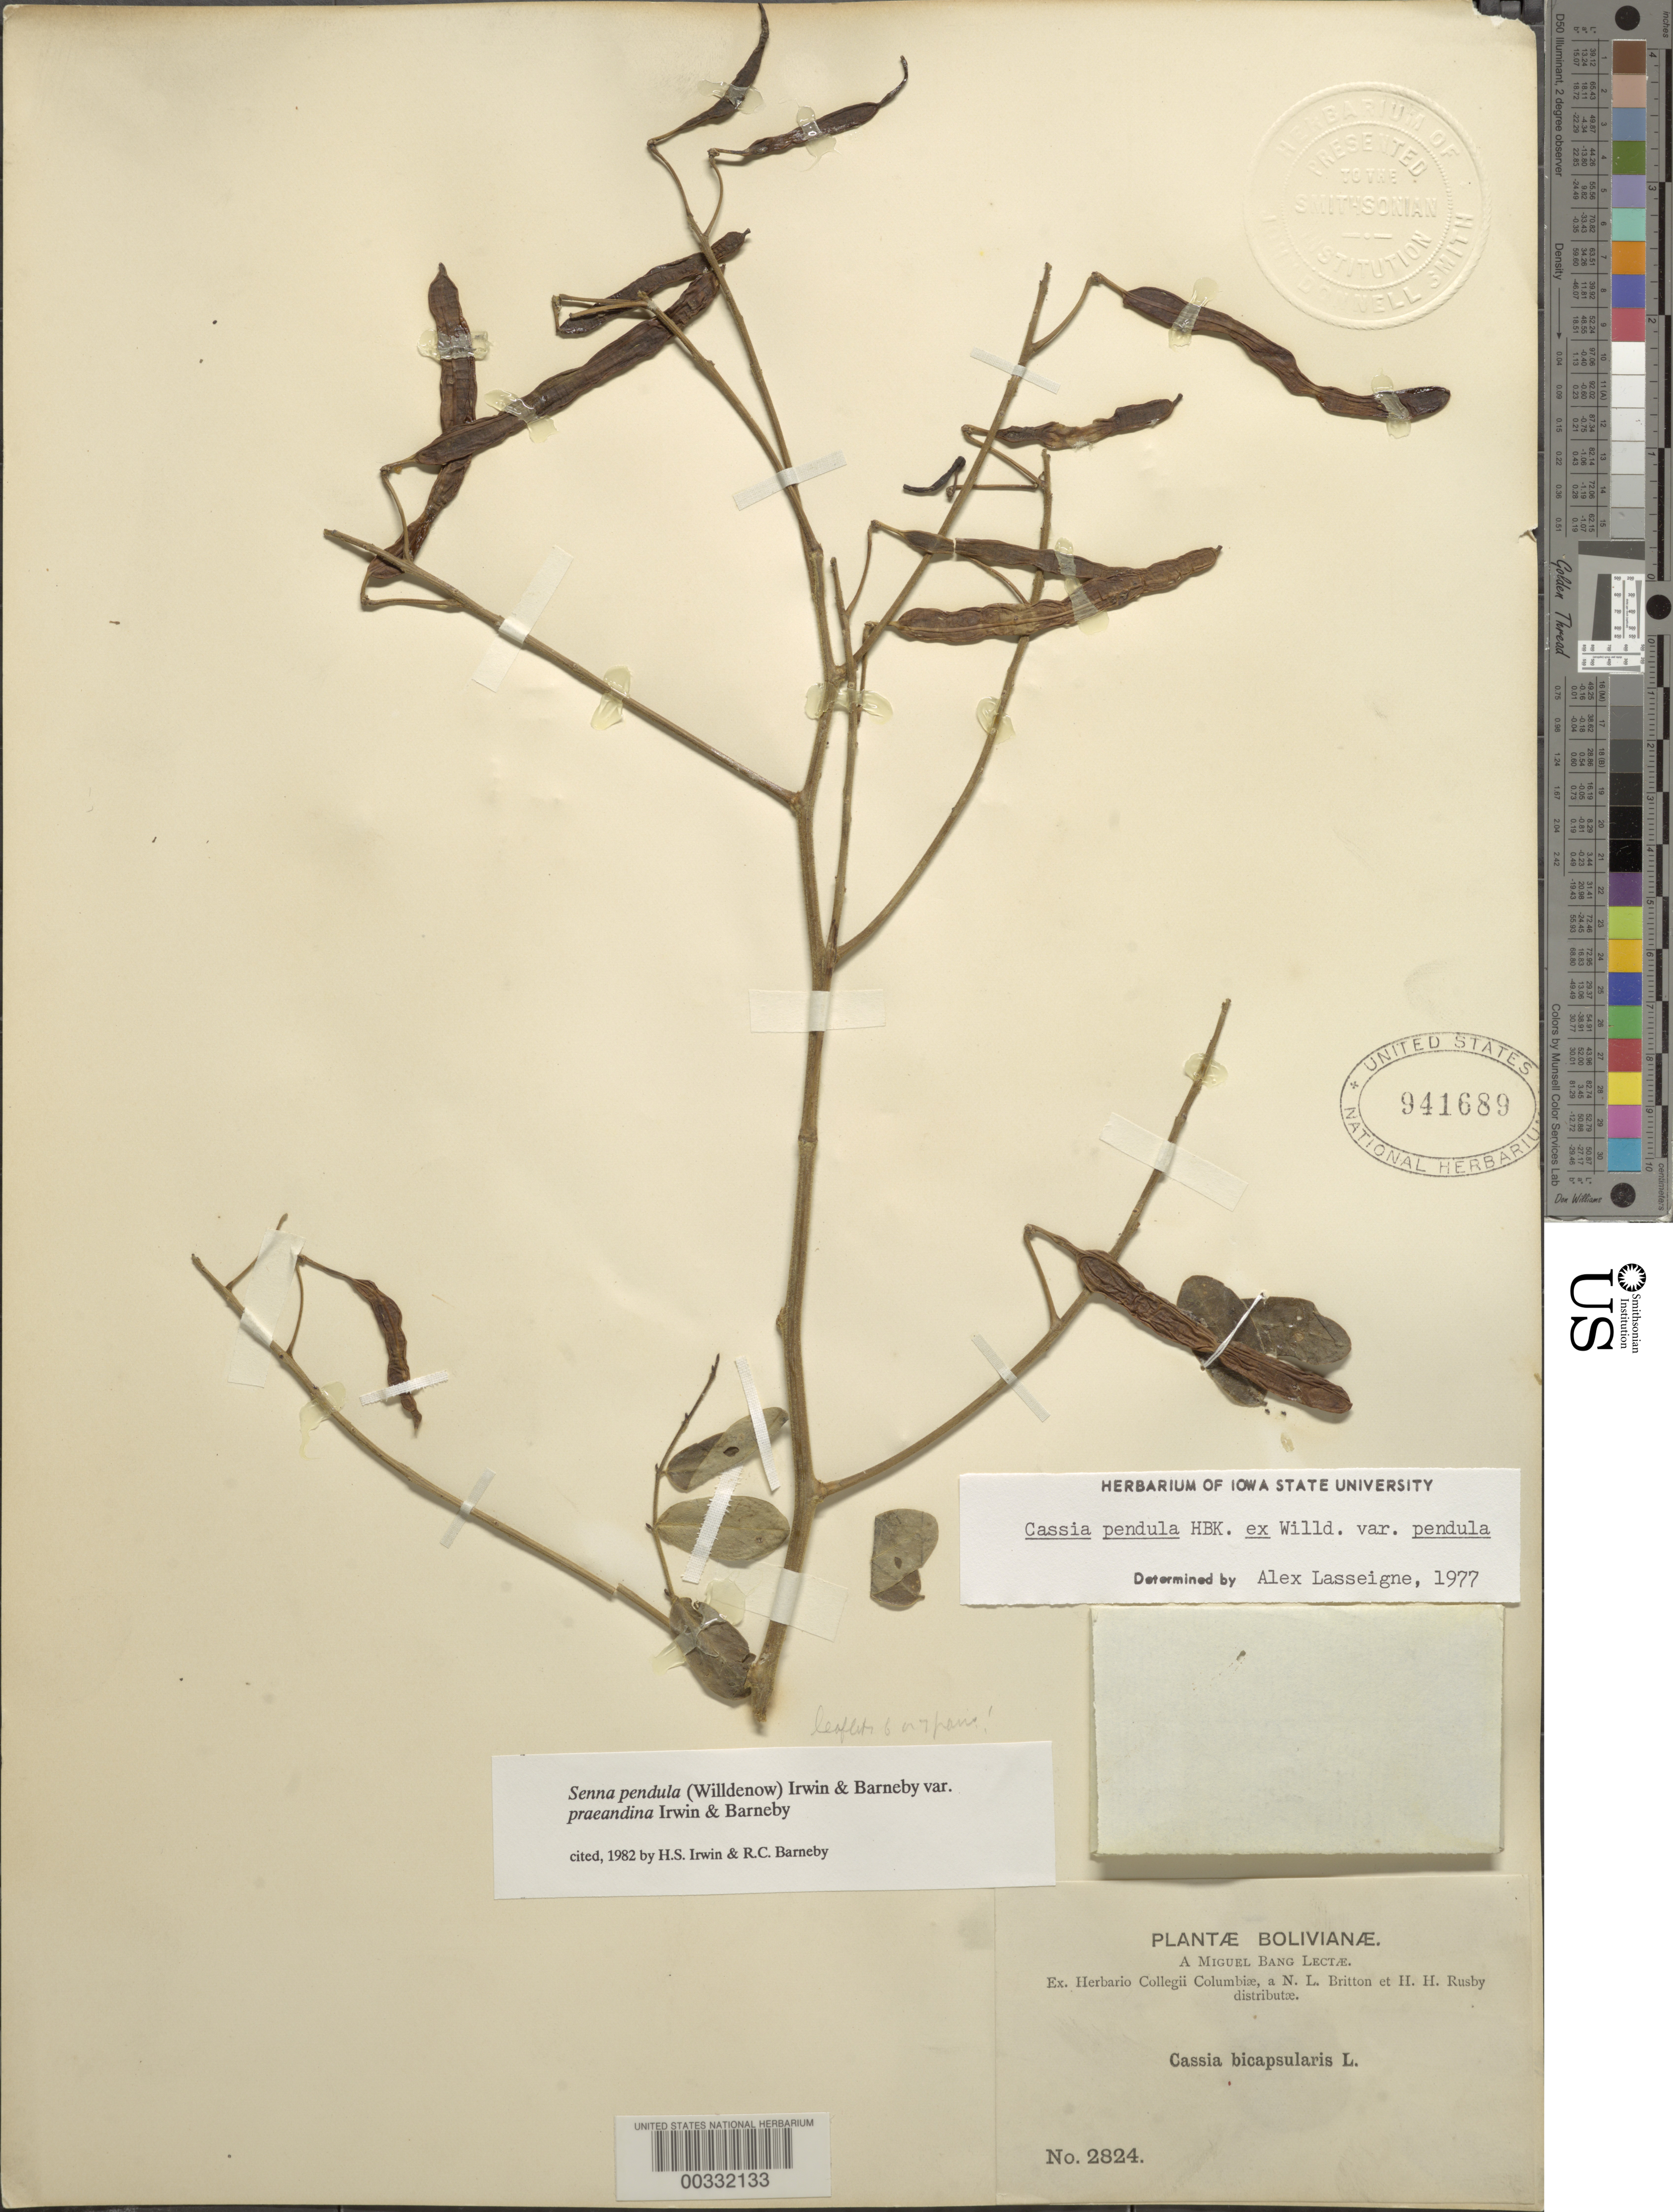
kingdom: Plantae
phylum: Tracheophyta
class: Magnoliopsida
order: Fabales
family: Fabaceae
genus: Senna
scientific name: Senna pendula var. praeandina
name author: H.S. Irwin & Barneby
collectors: M. Bang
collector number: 2824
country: Bolivia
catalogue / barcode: US 941689